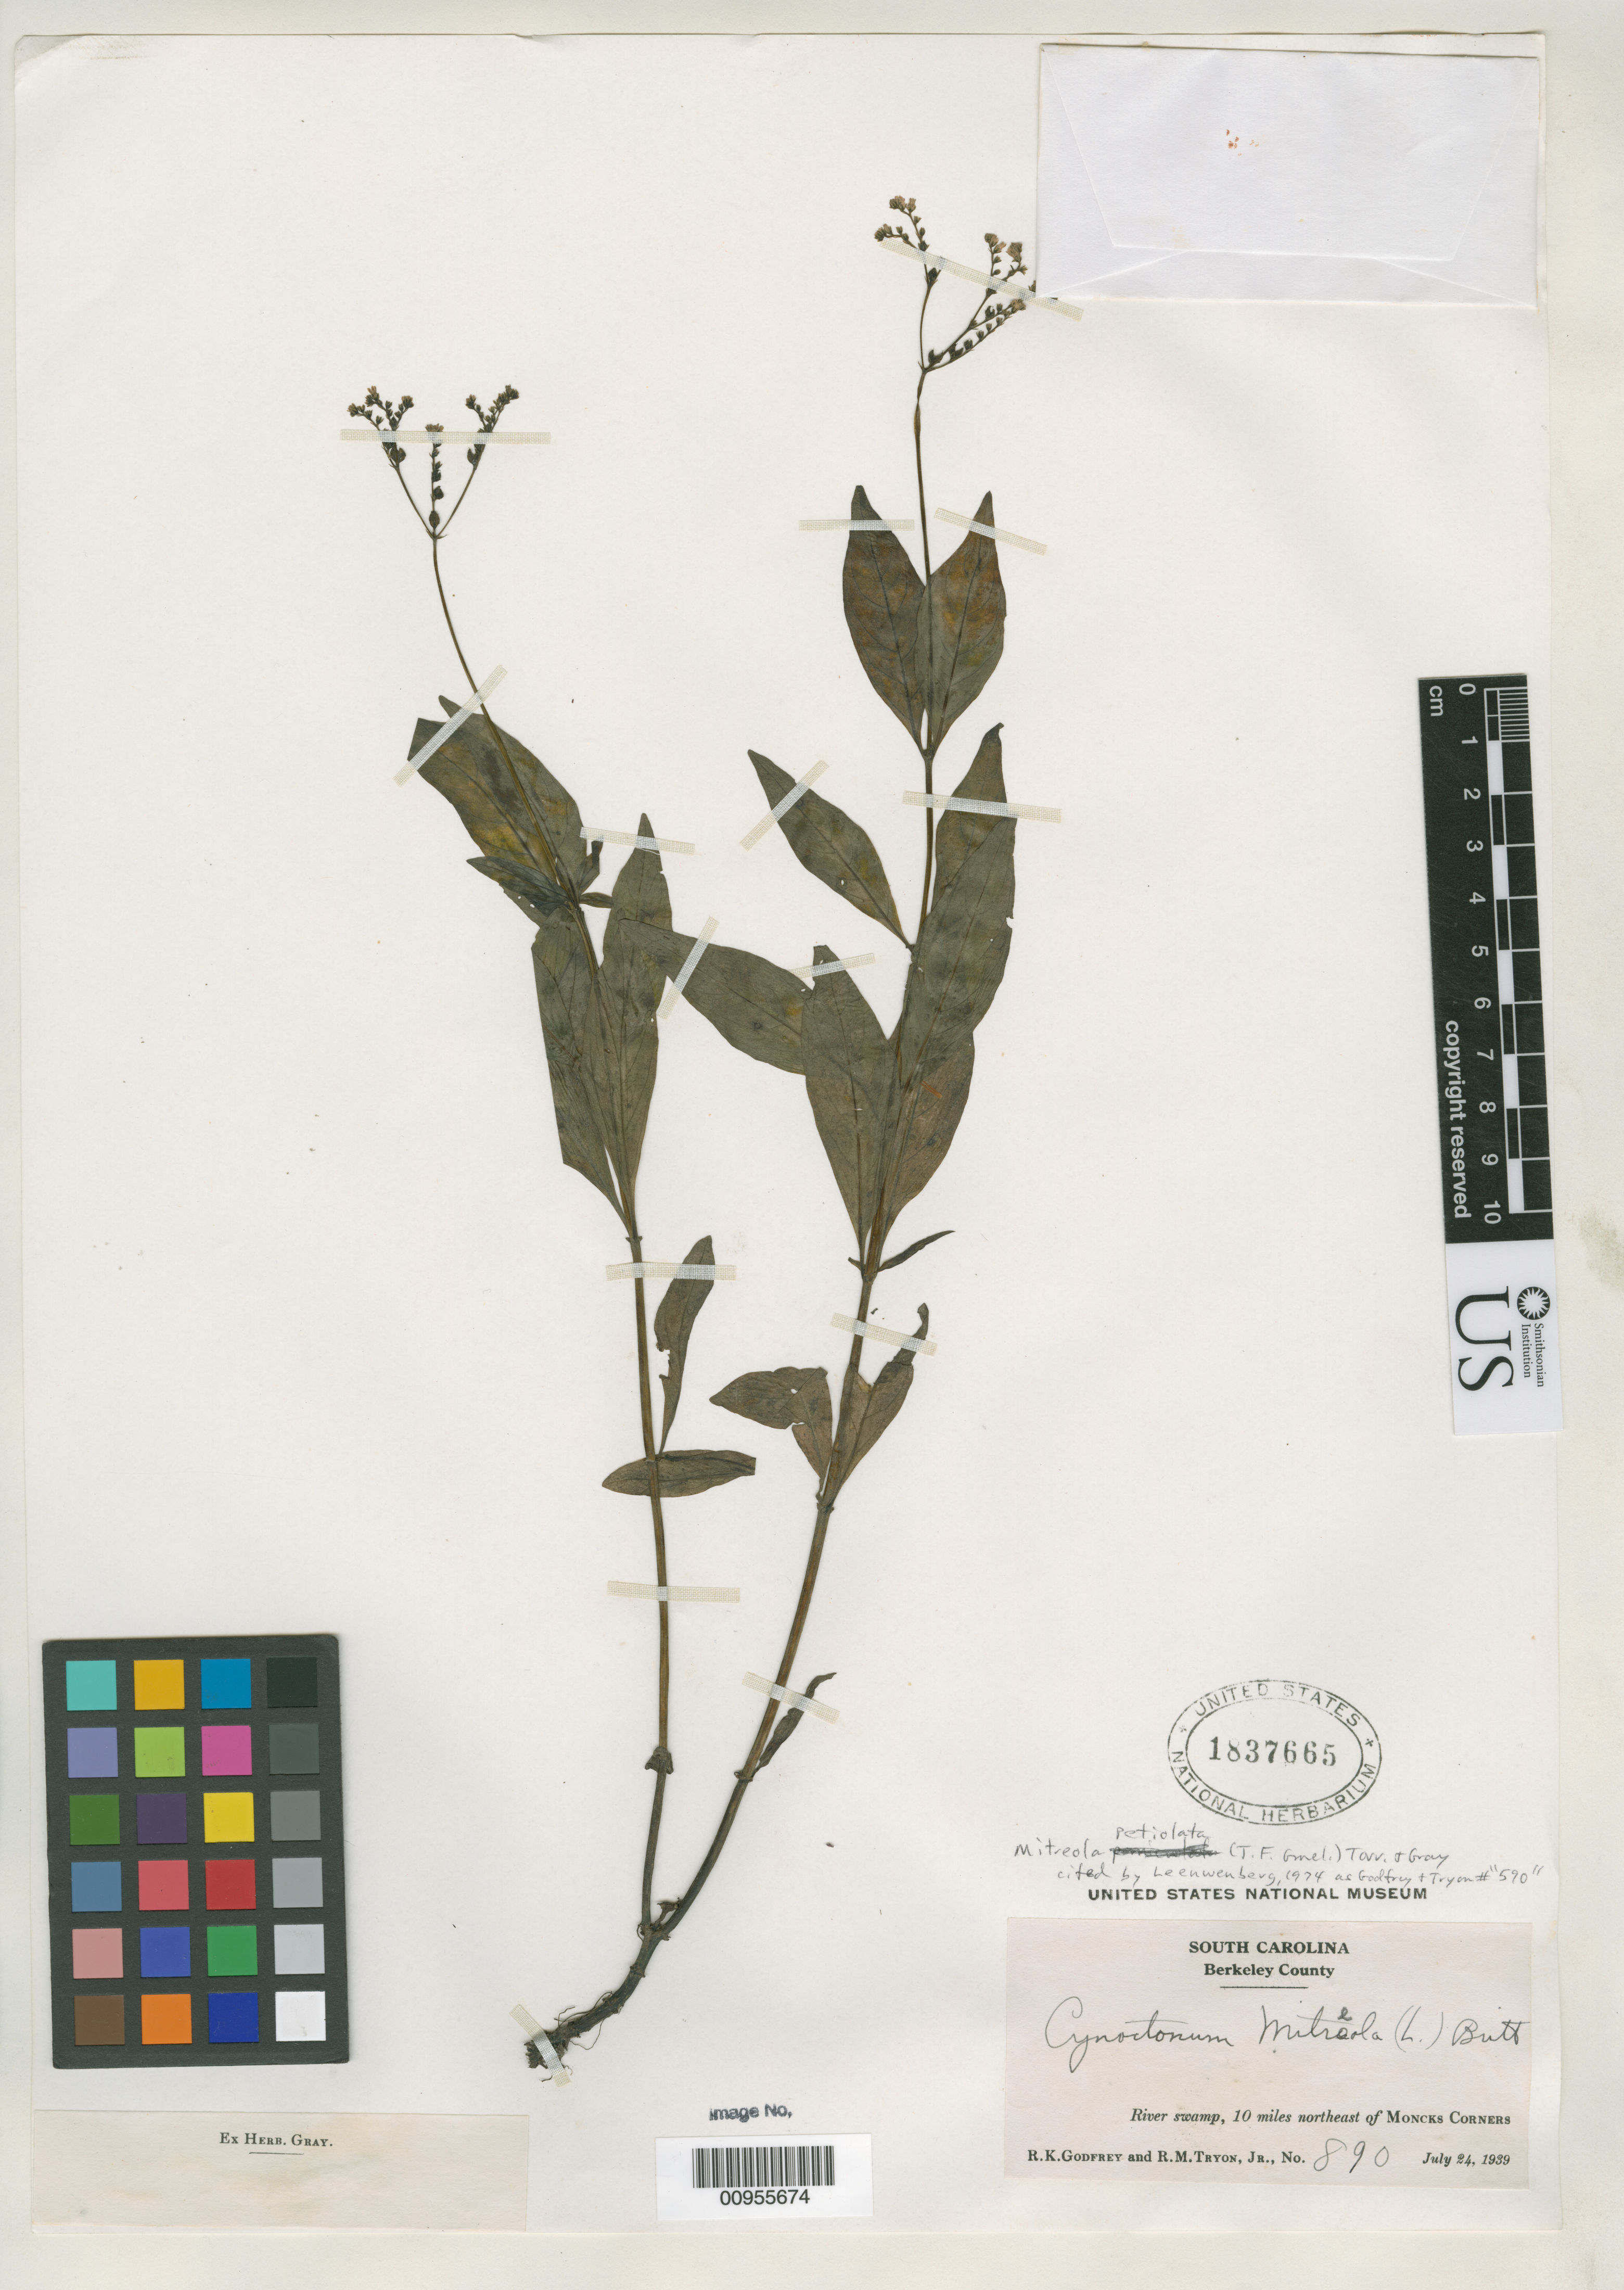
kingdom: Plantae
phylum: Tracheophyta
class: Magnoliopsida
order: Gentianales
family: Loganiaceae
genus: Cynoctonum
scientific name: Cynoctonum petiolatum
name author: J.F. Gmel.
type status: Isoneotype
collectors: R. K. Godfrey & R. M. Tryon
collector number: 890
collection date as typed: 24 Jul 1939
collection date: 1939-07-24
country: United States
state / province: South Carolina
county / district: Berkeley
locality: River swamp, 10 miles northeast of Moncks Corners.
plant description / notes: Cynoctonum petiolatum J.F. Gmel. is based on Anonymos petiolata Walt., nom. illeg. (see Ward 2007).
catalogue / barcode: US 1837665